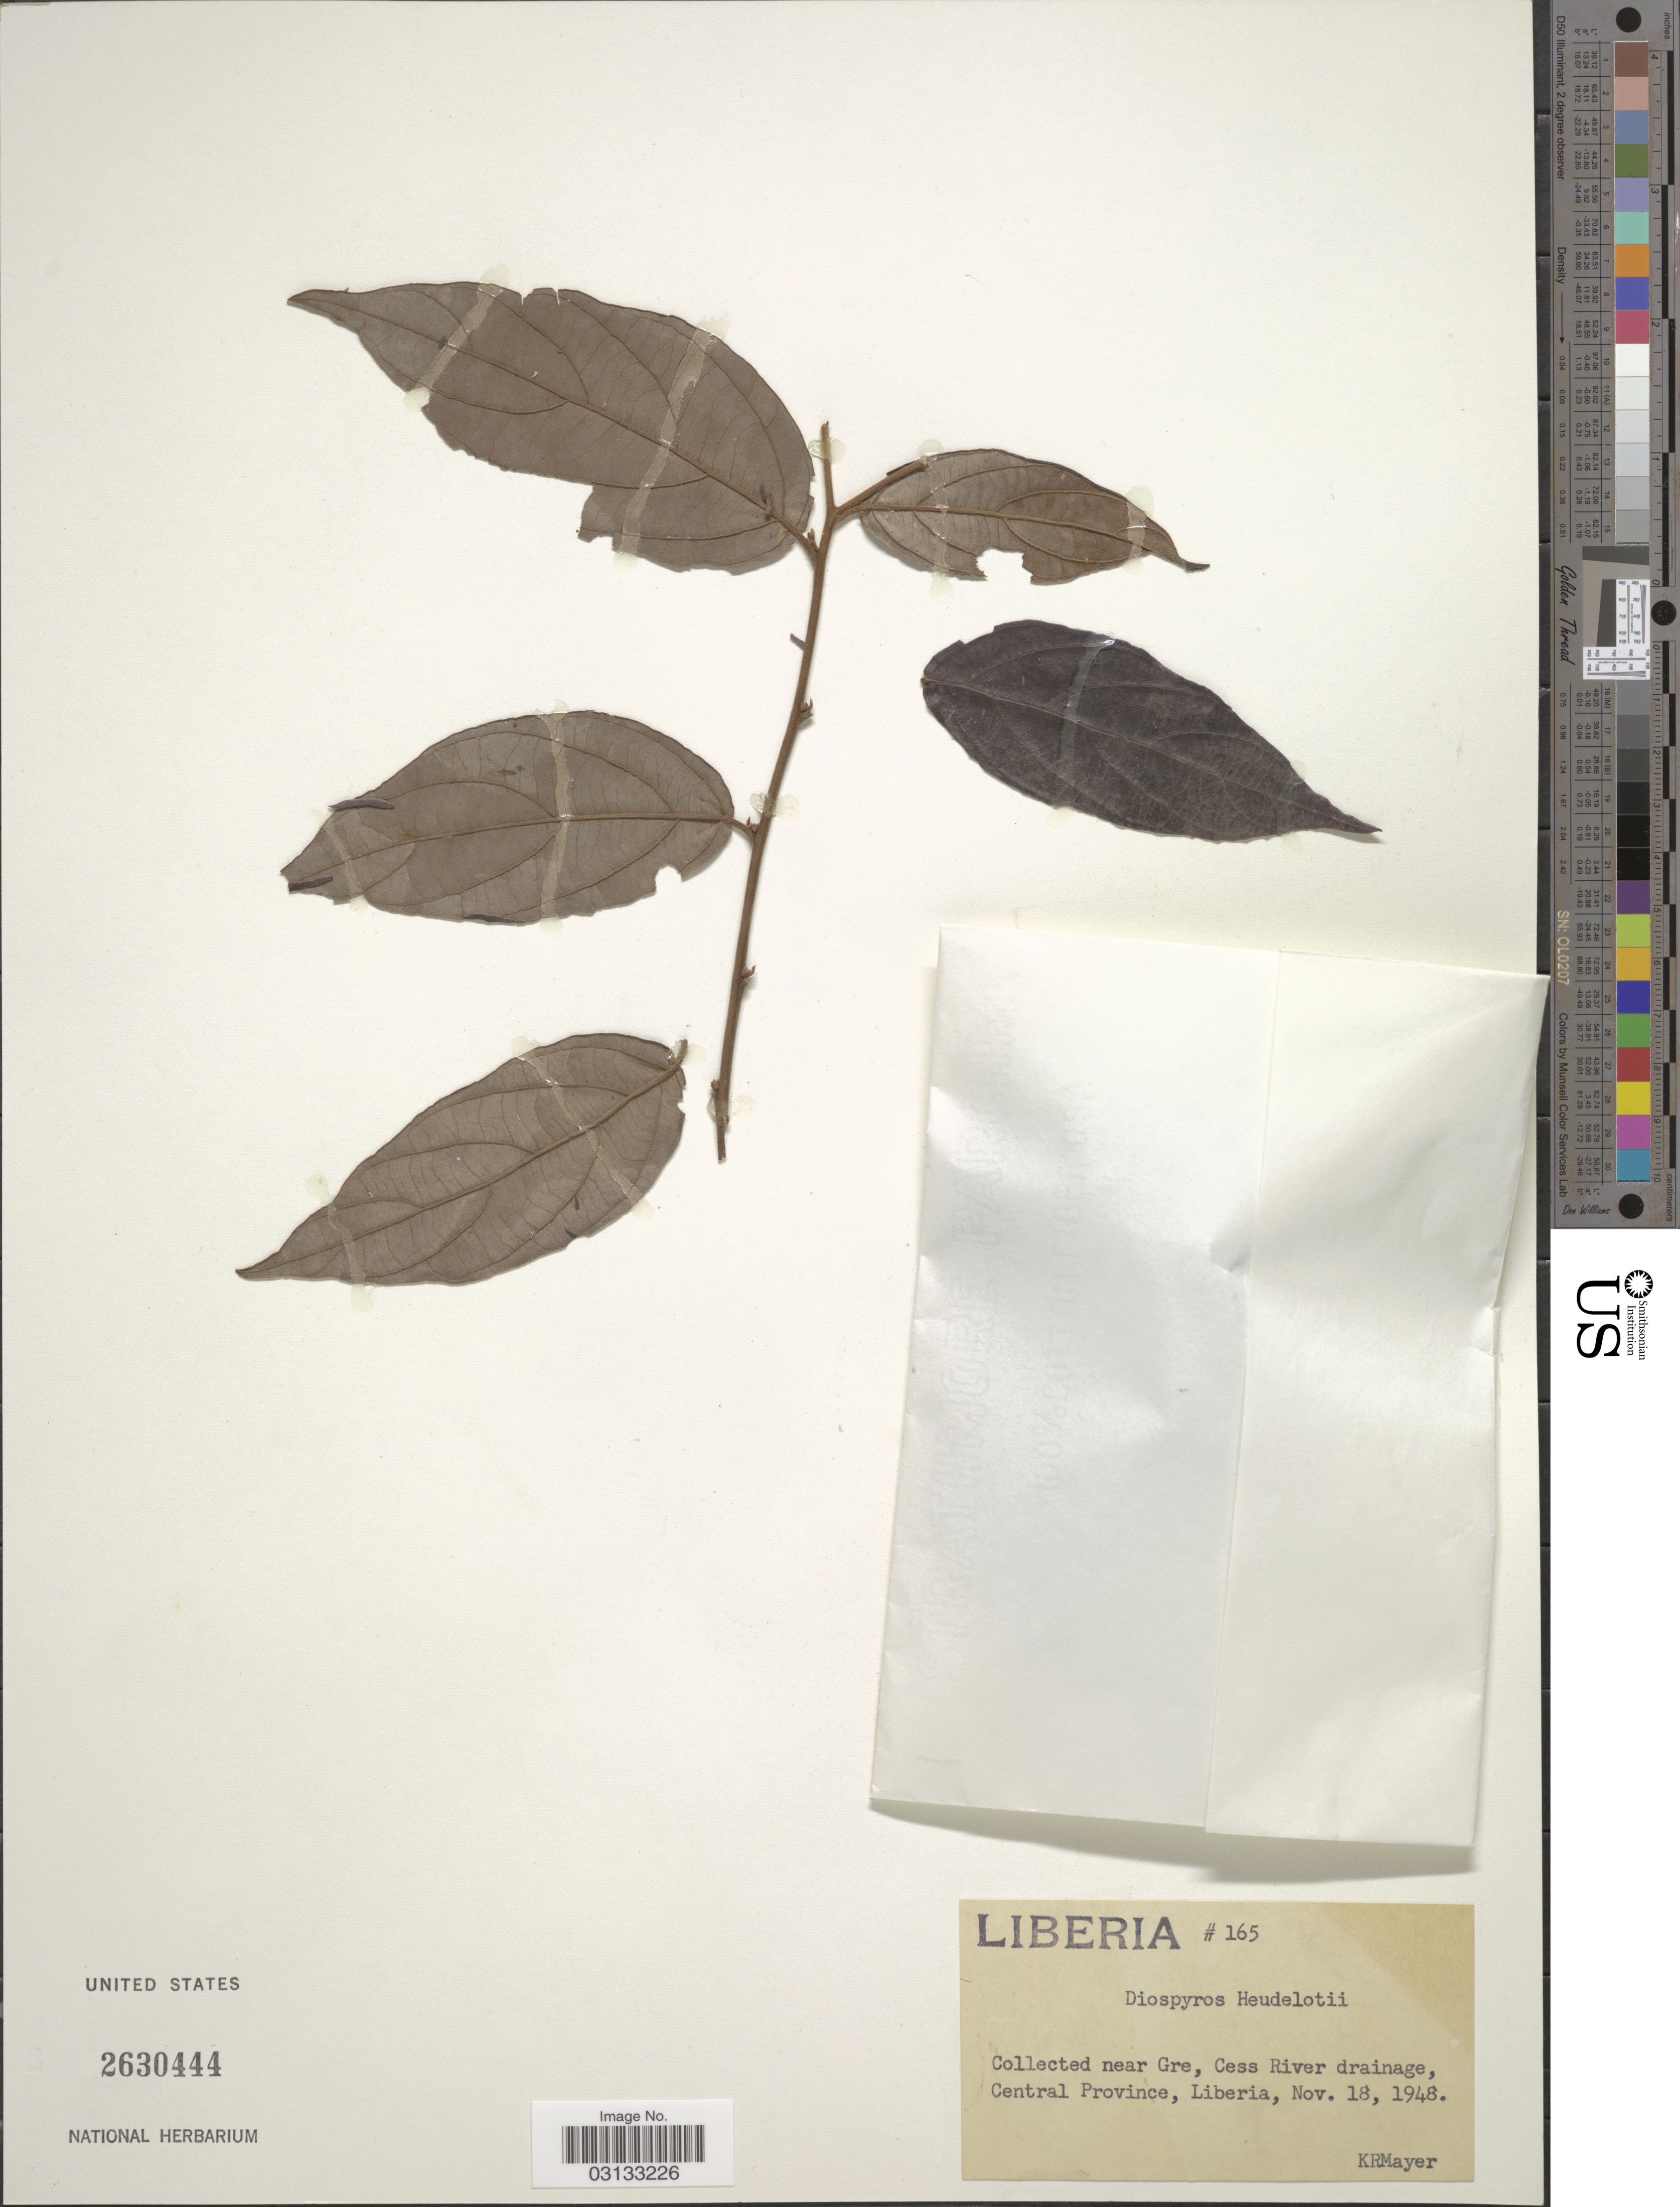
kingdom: Plantae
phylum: Tracheophyta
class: Magnoliopsida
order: Ericales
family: Ebenaceae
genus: Diospyros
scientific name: Diospyros heudelotii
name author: Hiern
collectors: K. R. Mayer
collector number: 165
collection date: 1948-11-18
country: Liberia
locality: Near Gre, Cess River drainage, Central Province.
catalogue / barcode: US 2630444